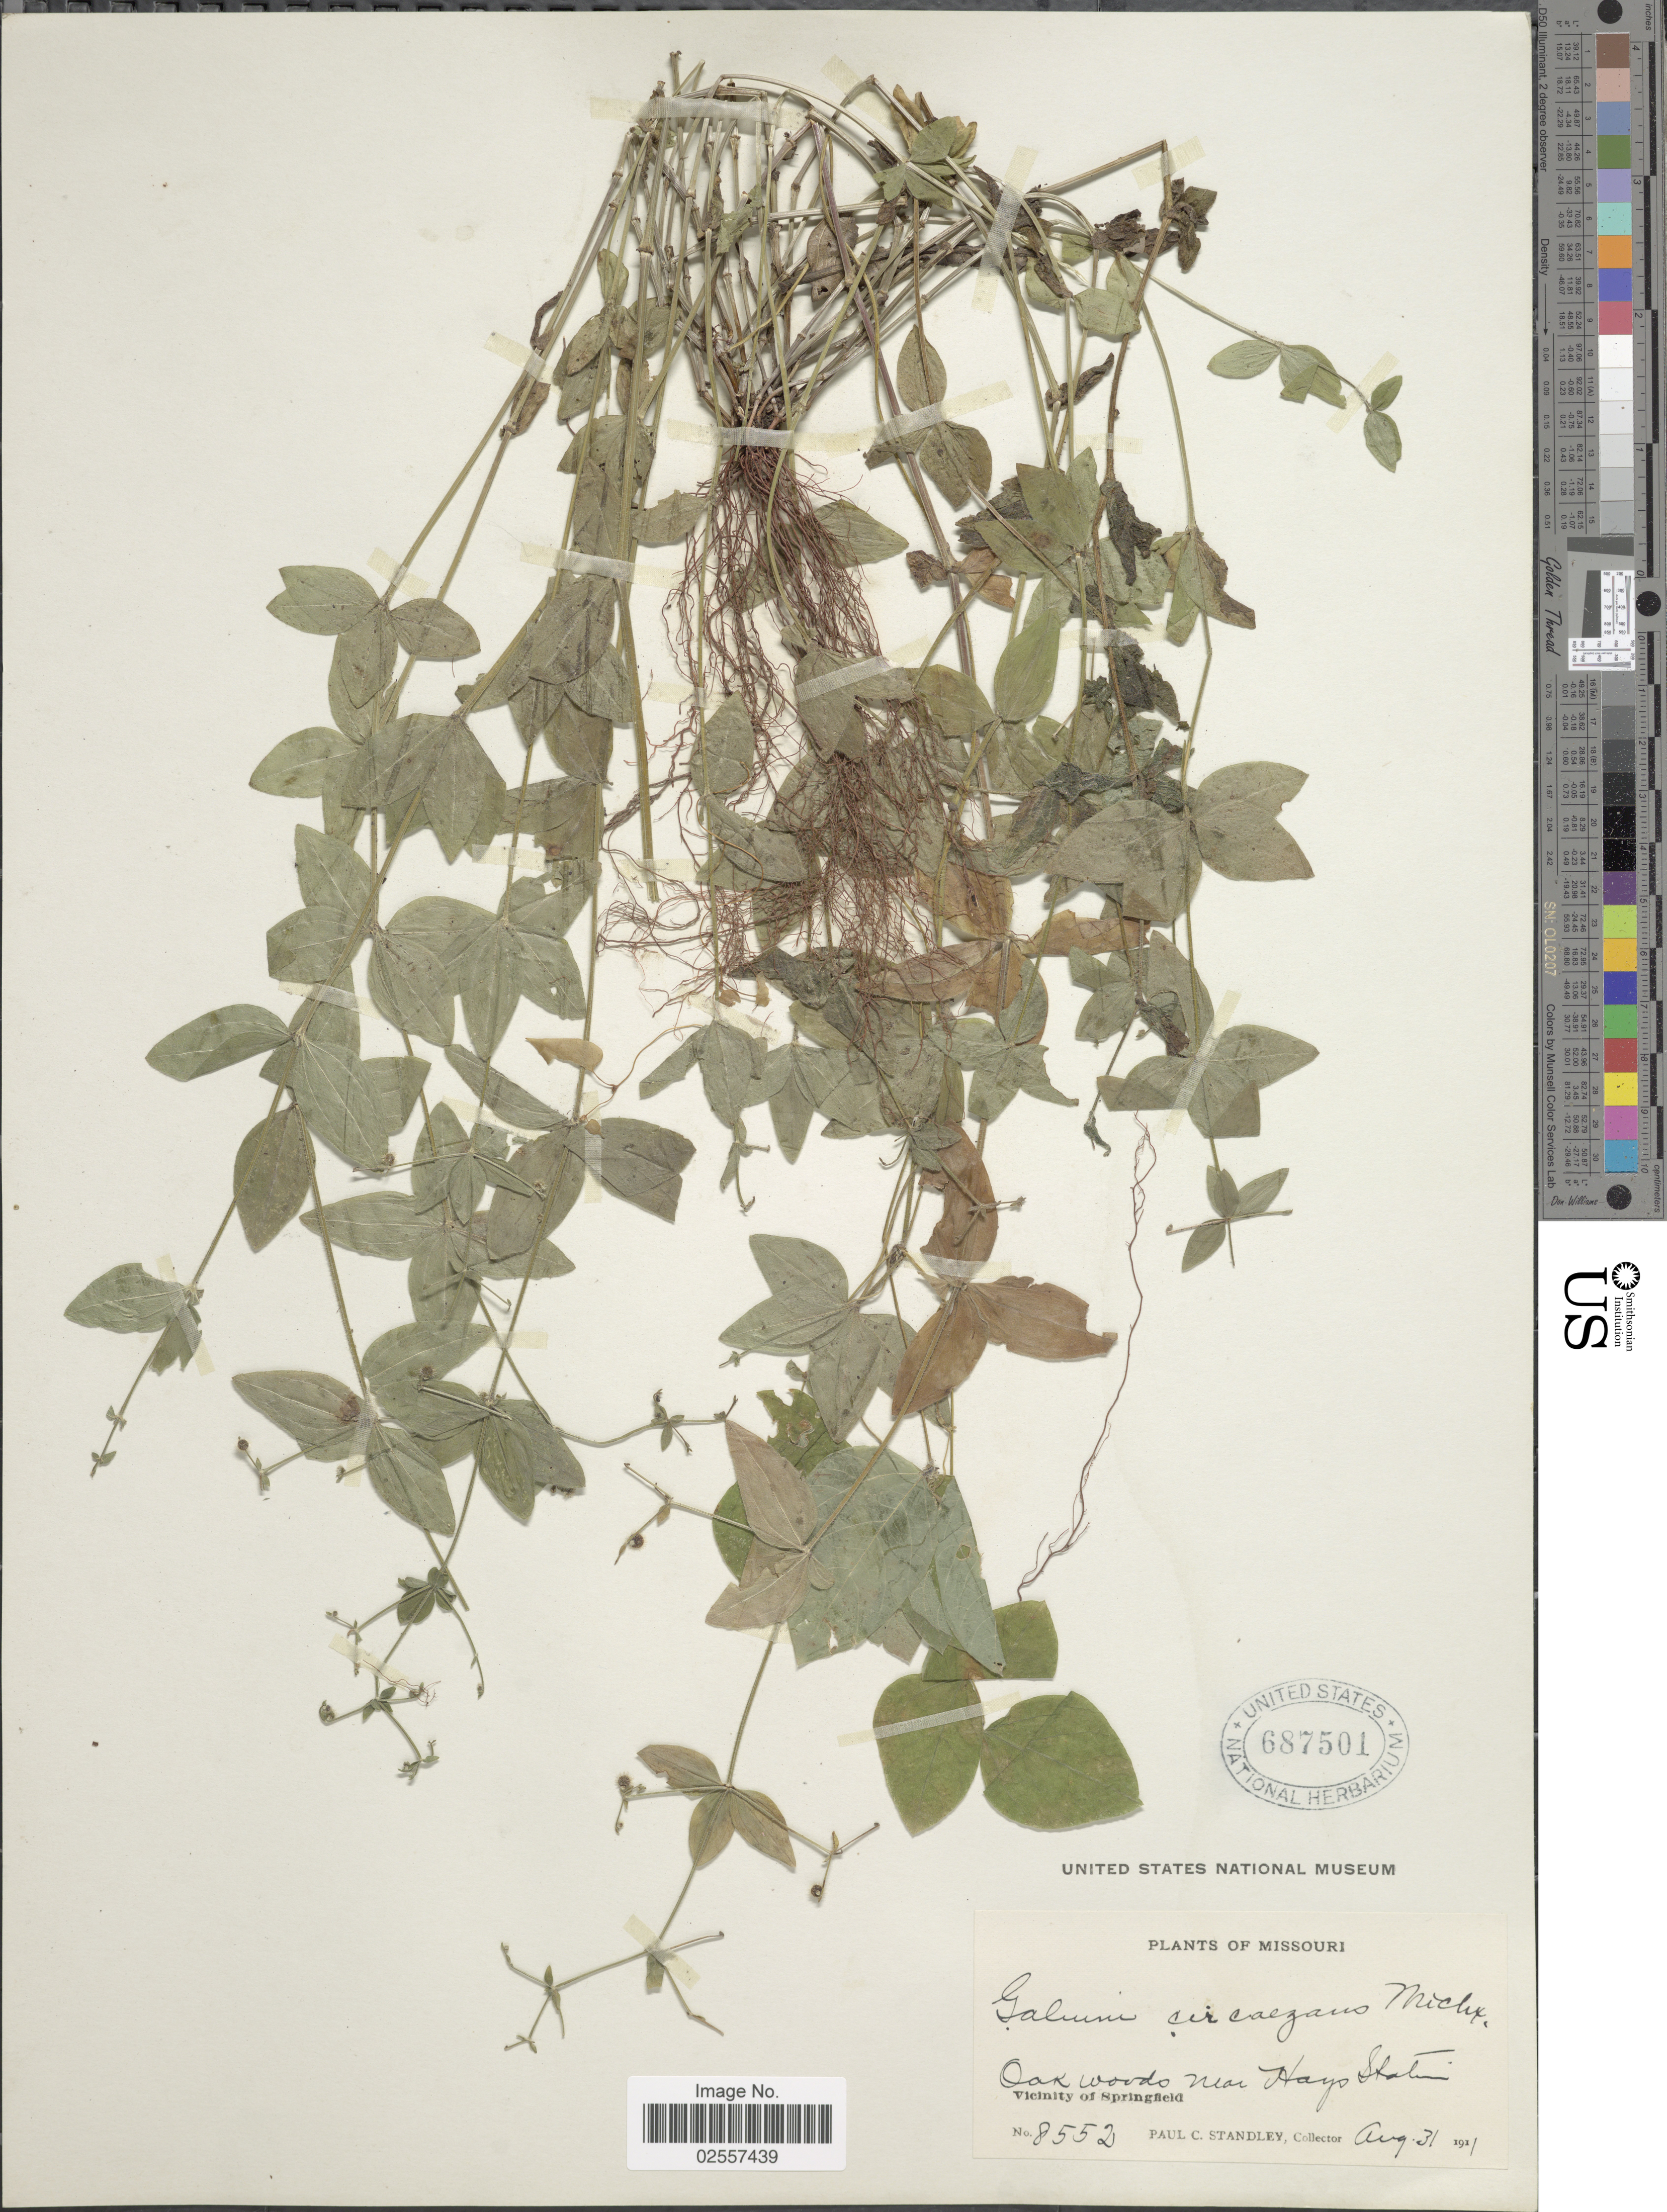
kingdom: Plantae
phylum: Tracheophyta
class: Magnoliopsida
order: Gentianales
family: Rubiaceae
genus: Galium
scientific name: Galium circaezans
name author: Michx.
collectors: P. C. Standley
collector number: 8552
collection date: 1911-08-31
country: United States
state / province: Missouri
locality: Oak woods near Hays Station, Vicinity of Springfield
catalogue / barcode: US 687501